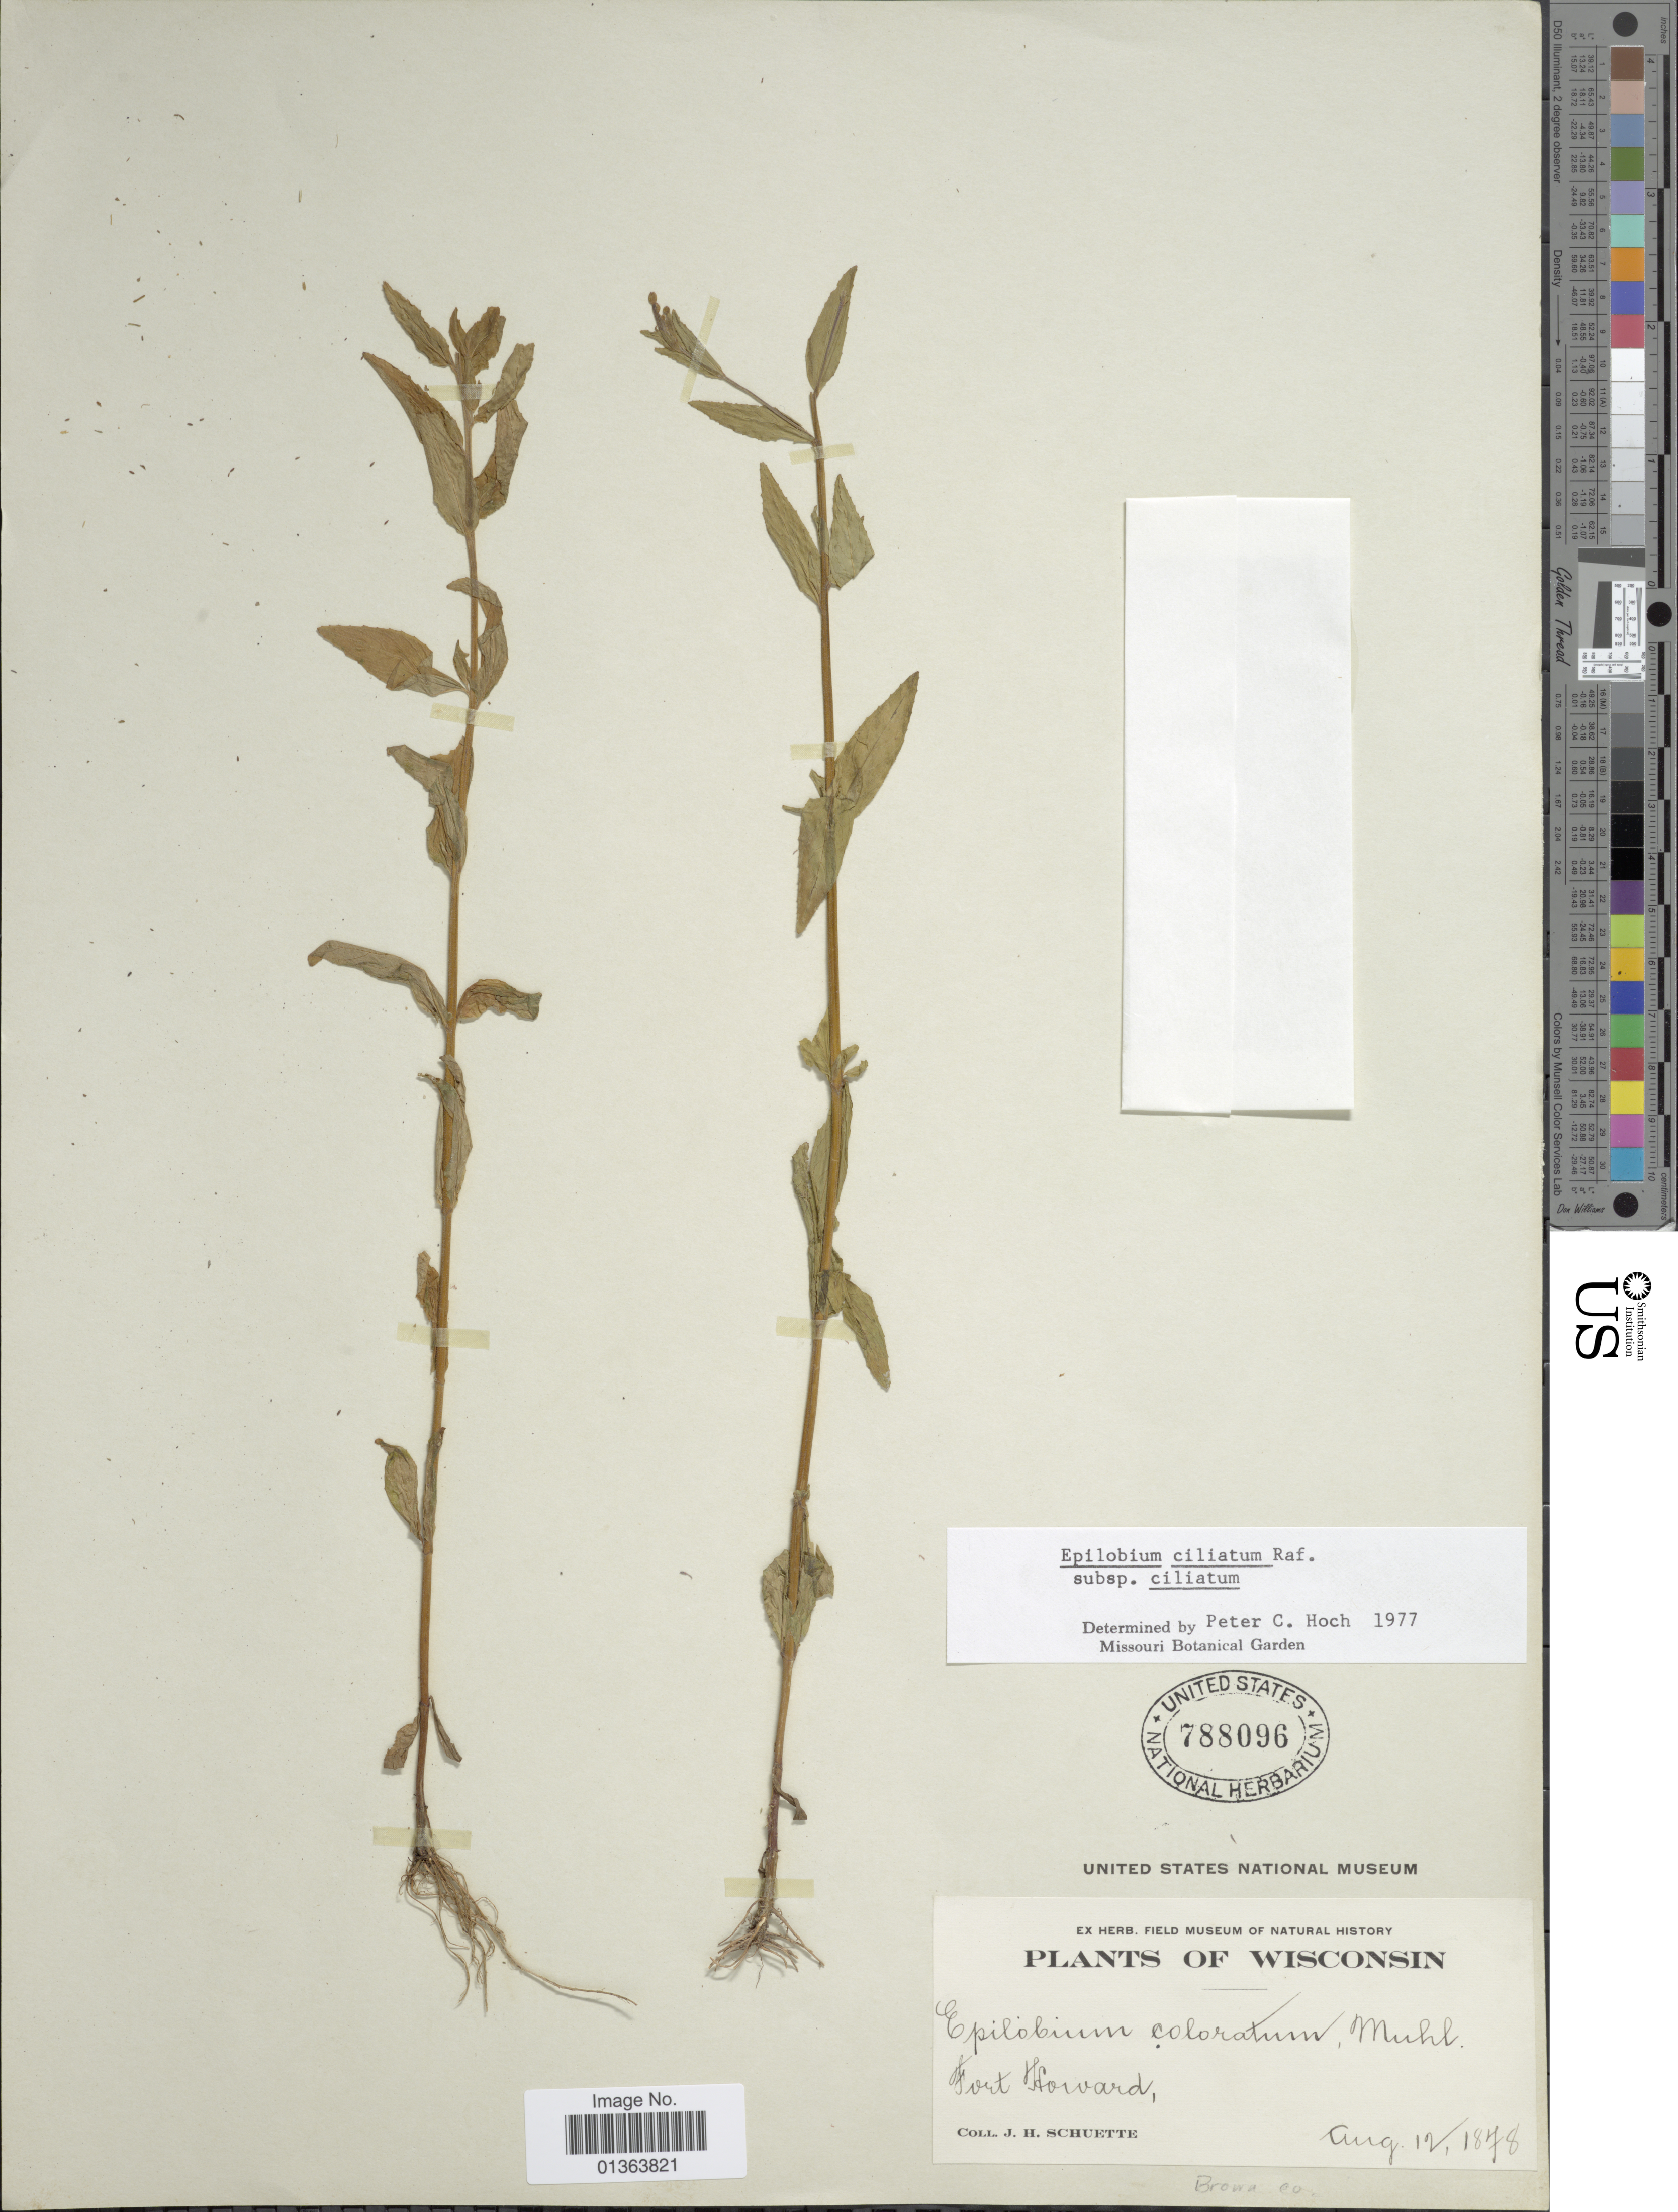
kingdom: Plantae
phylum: Tracheophyta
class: Magnoliopsida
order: Myrtales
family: Onagraceae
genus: Epilobium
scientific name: Epilobium ciliatum subsp. ciliatum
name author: Raf.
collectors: J. H. Schuette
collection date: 1878-08-12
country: United States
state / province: Wisconsin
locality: Fort Howard.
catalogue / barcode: US 788096